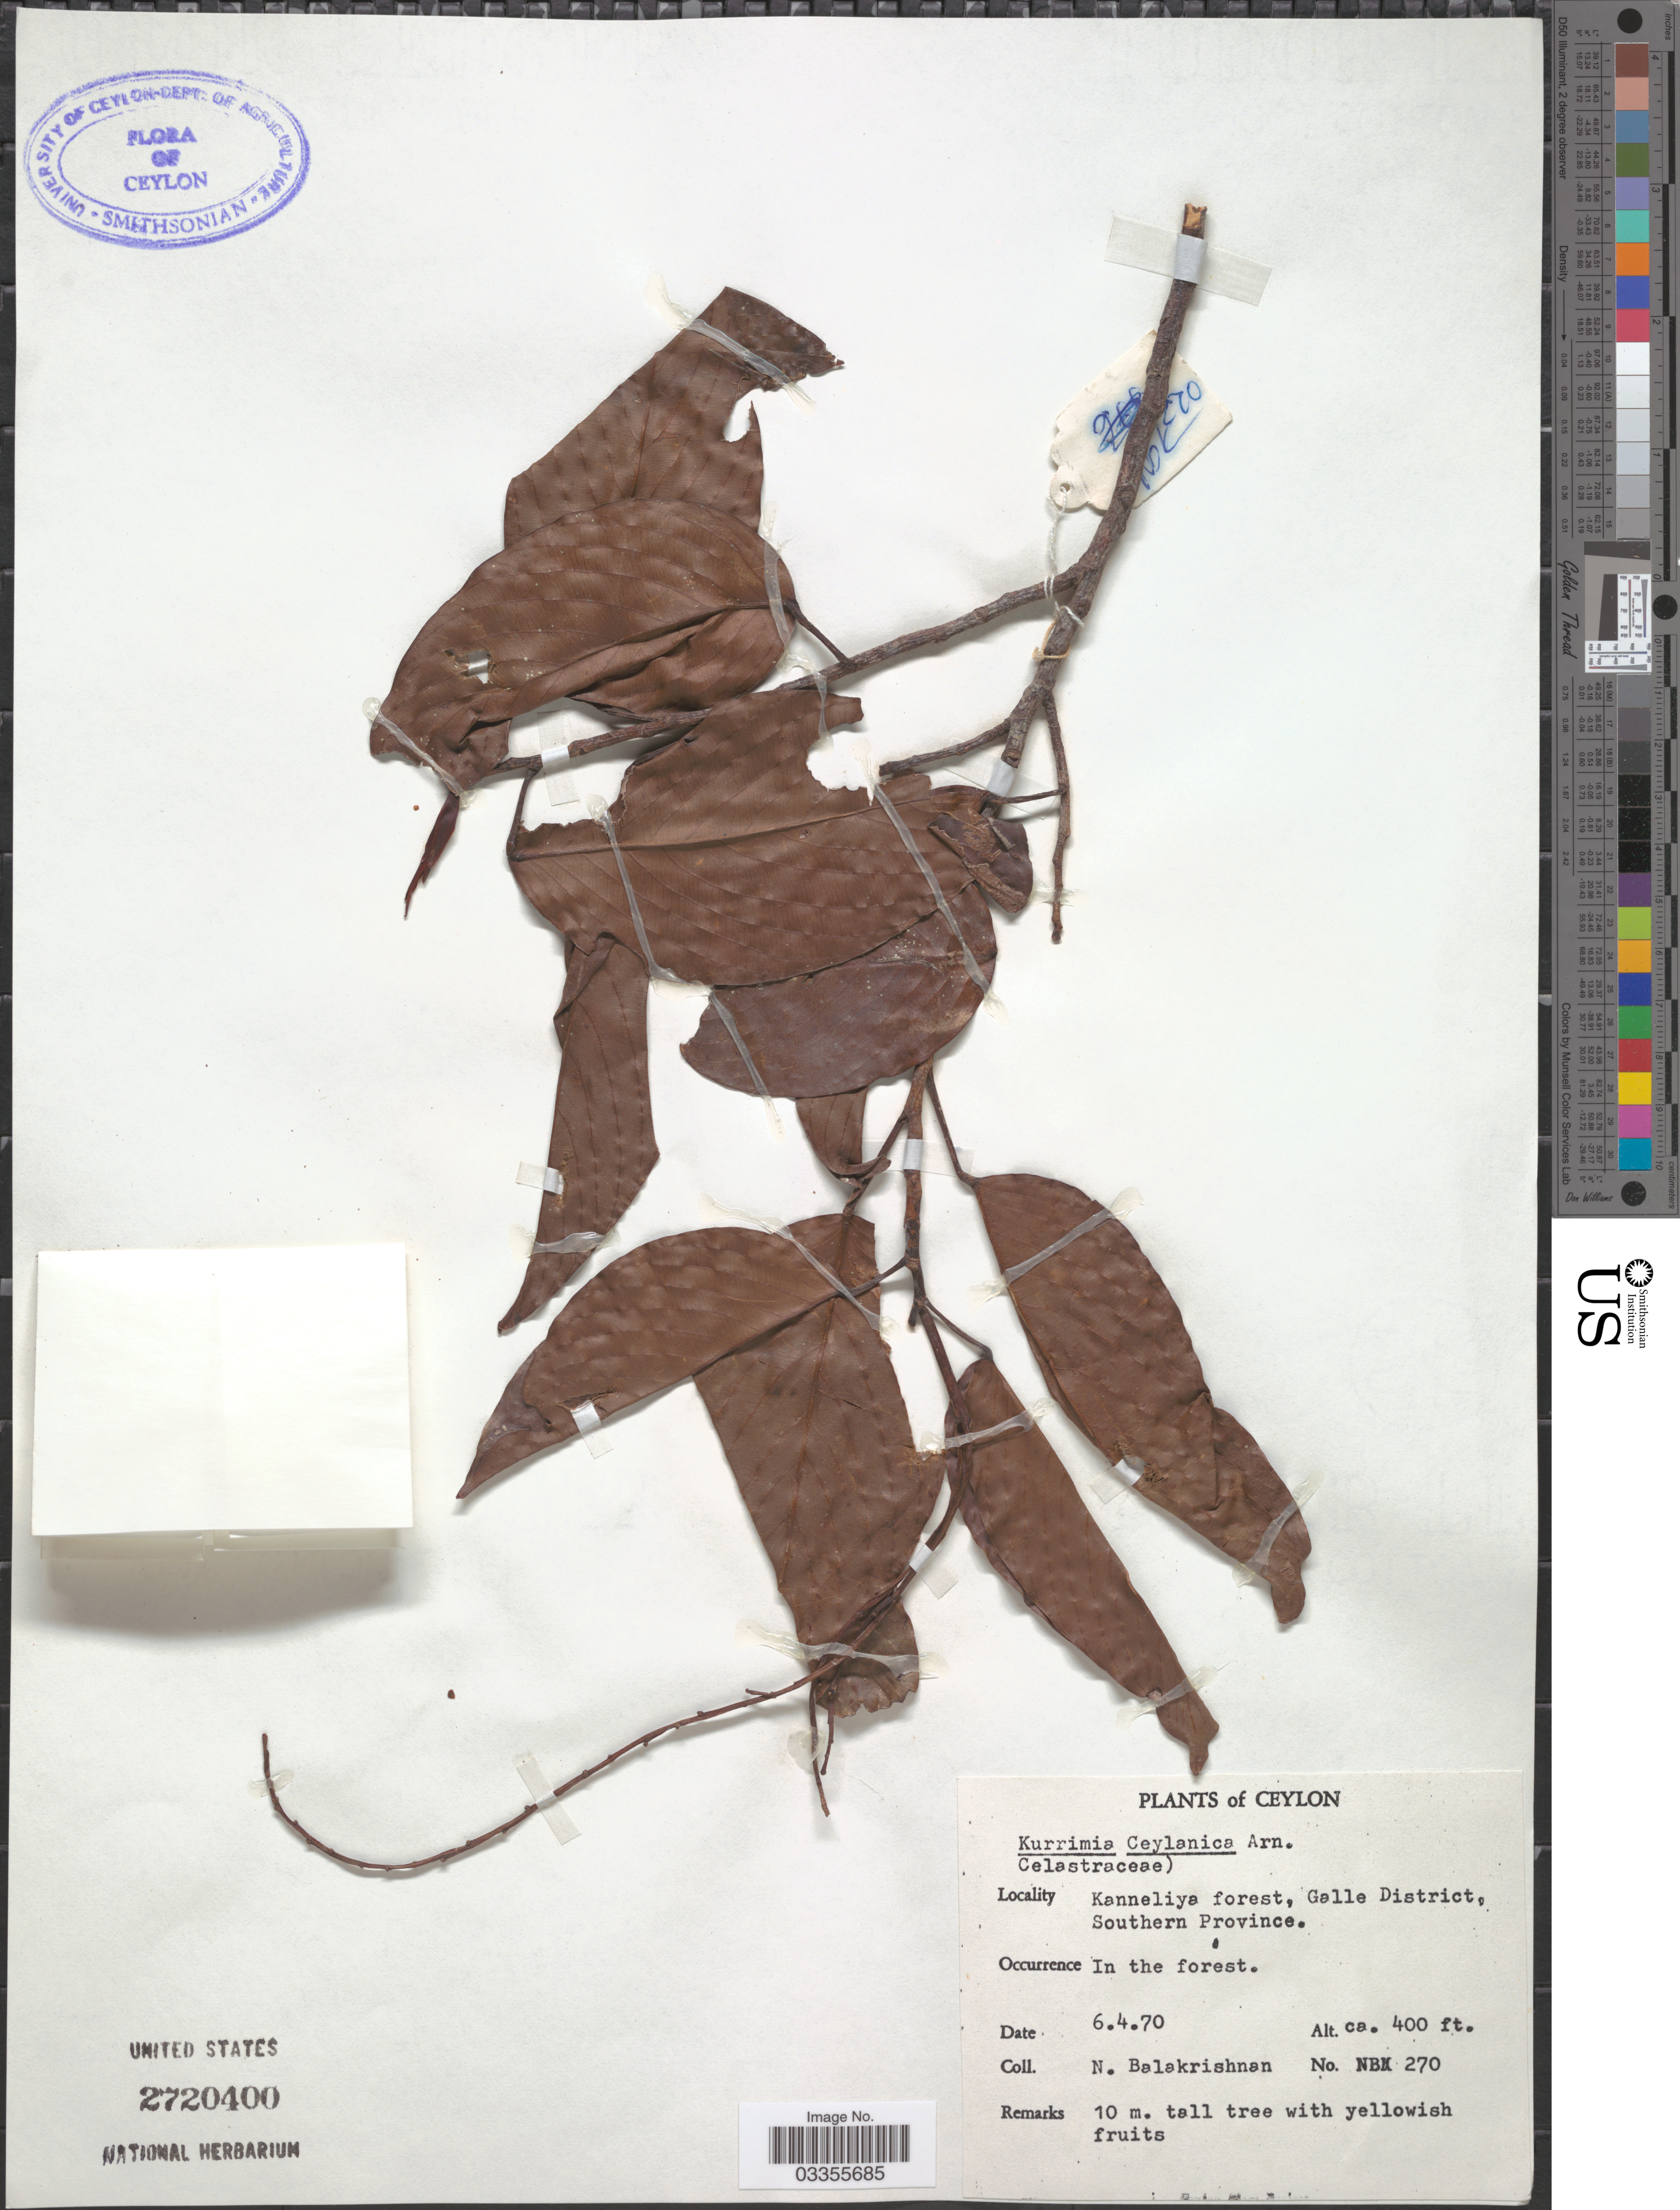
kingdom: Plantae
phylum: Tracheophyta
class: Magnoliopsida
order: Malpighiales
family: Centroplacaceae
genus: Bhesa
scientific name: Bhesa ceylanica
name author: (Arn. ex Thwaites) Ding Hou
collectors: N. Balakrishnan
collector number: NBK270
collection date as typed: Transcribed d/m/y: 6/4/70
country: Sri Lanka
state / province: Southern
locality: Ceylon. Kanneliya forest, Galle District.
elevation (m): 122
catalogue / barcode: US 2720400